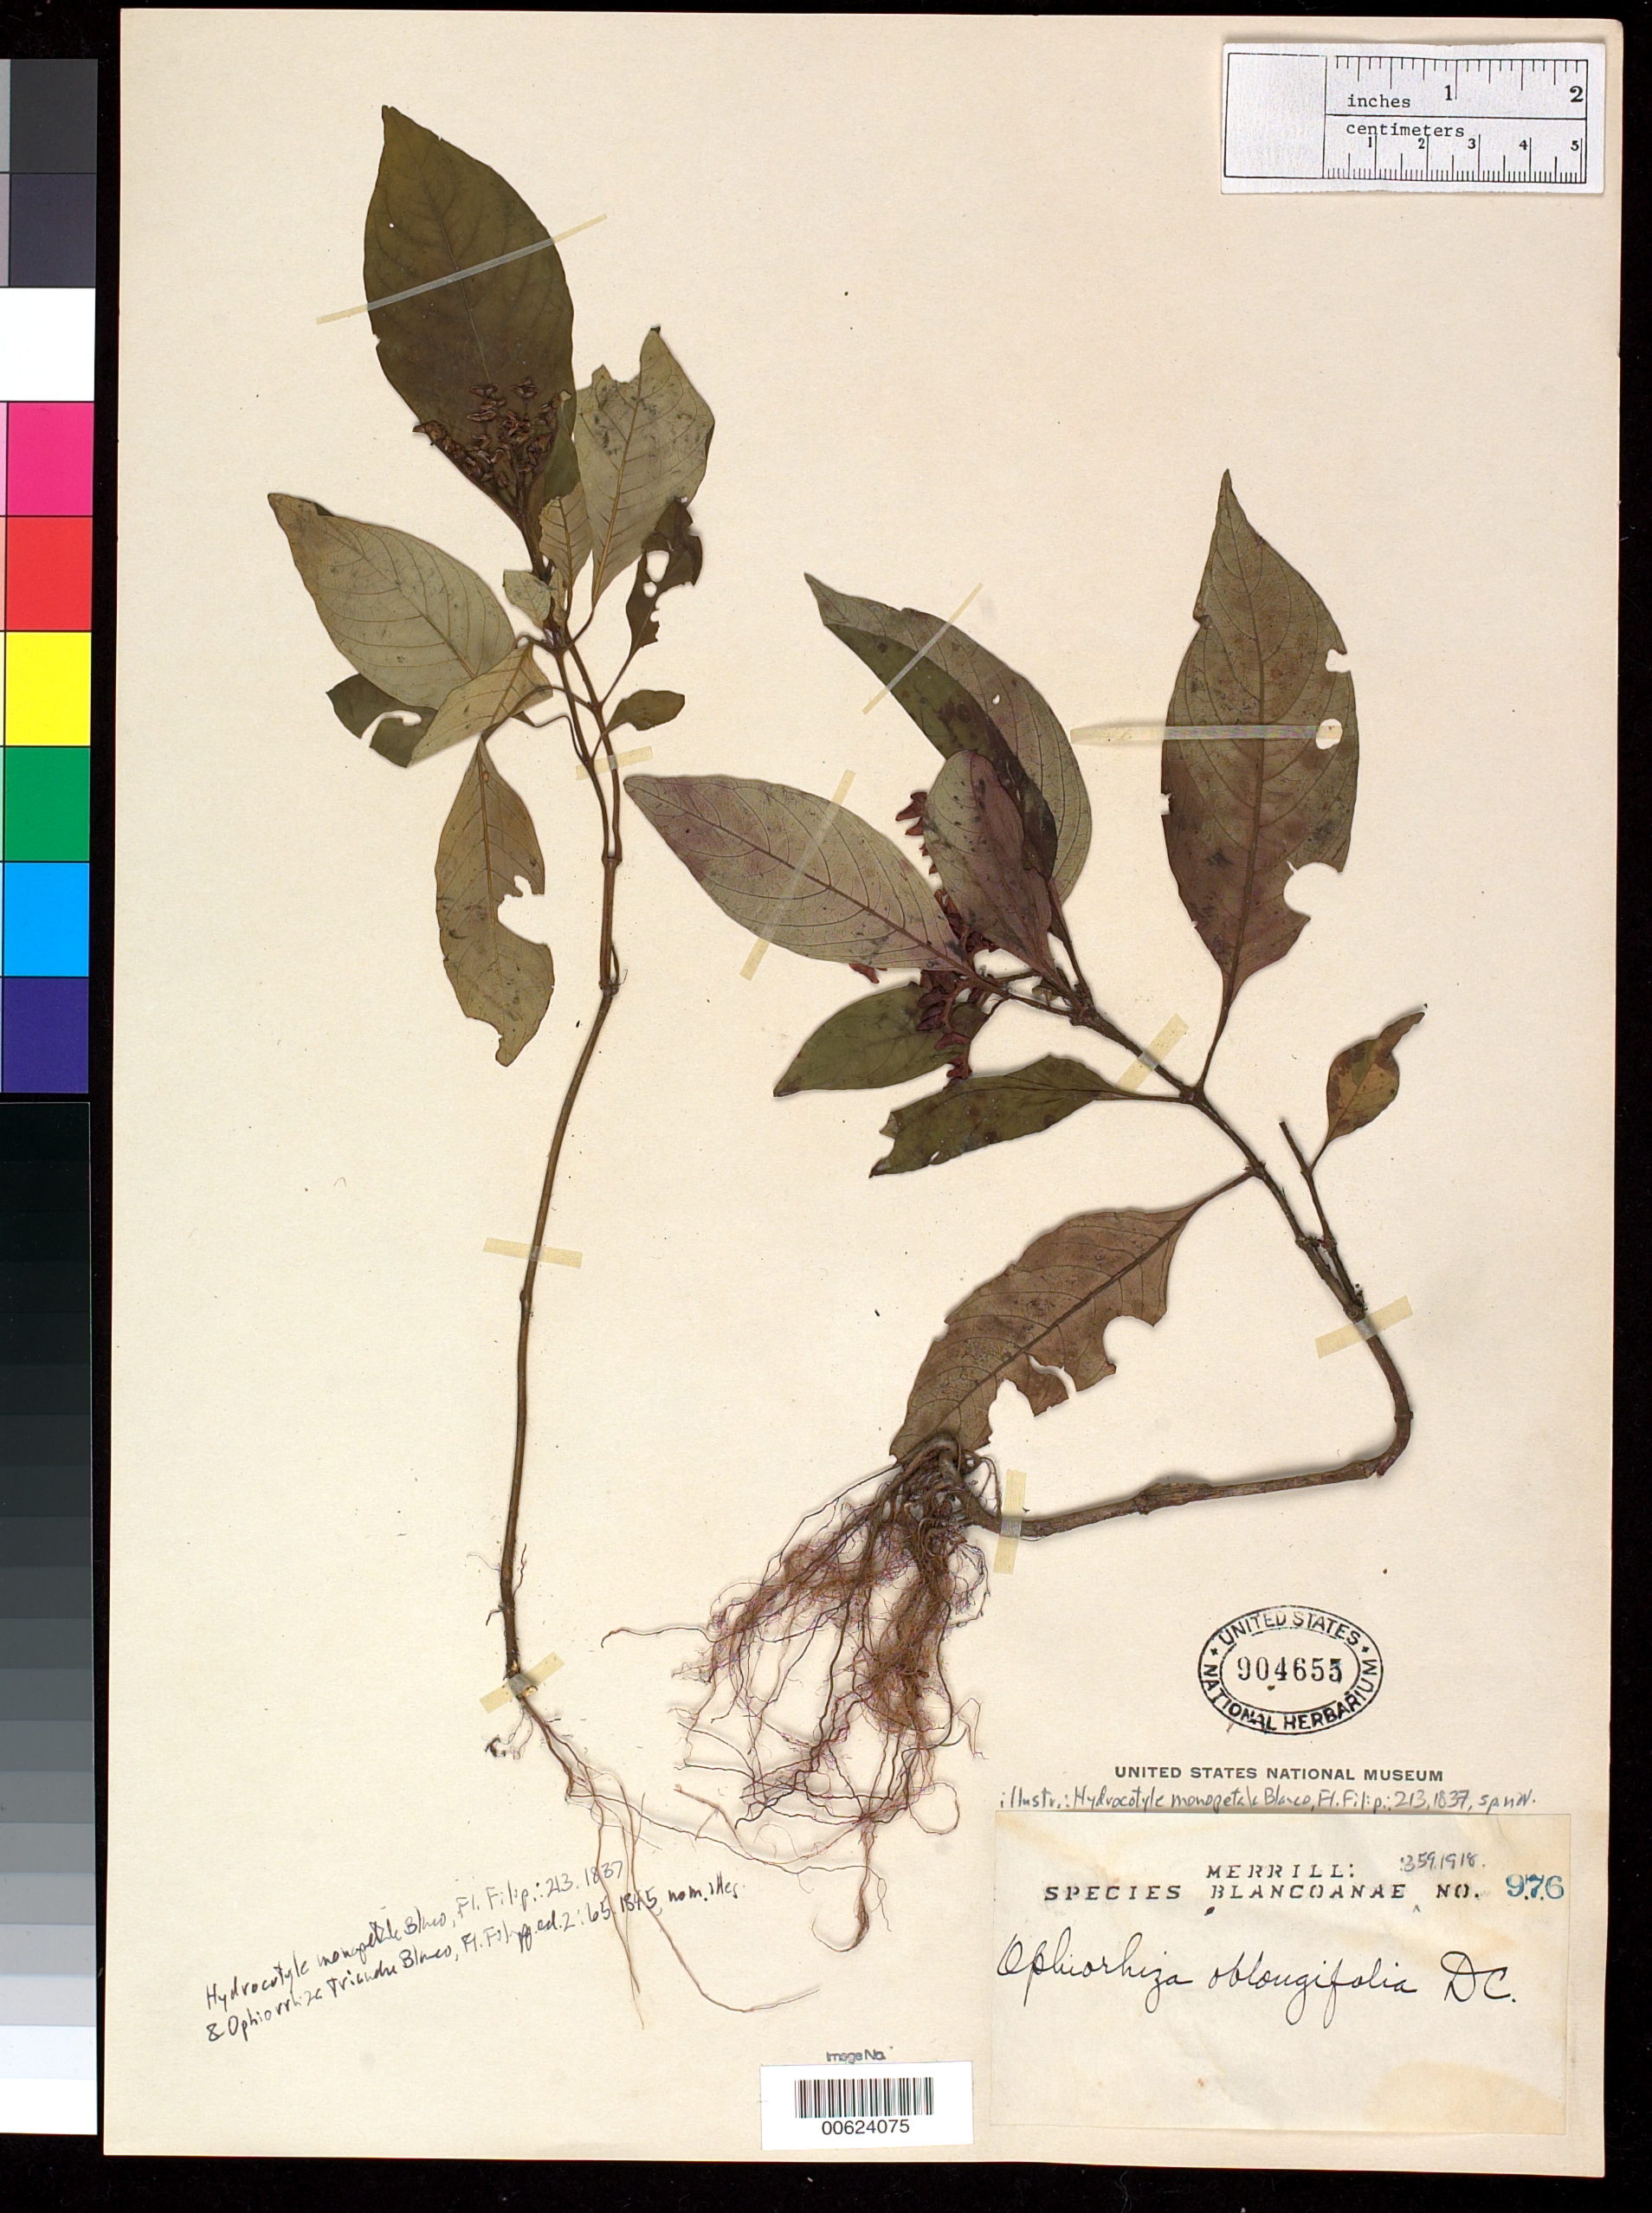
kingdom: Plantae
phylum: Tracheophyta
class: Magnoliopsida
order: Gentianales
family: Rubiaceae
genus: Ophiorrhiza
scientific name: Ophiorrhiza oblongifolia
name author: DC.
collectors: C. Mabesa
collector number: Sp. Blancoan. 0976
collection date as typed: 23 Aug 1916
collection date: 1916-08-23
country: Philippines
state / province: Calabarzon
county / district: Laguna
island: Luzon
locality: Mount maquiling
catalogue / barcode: US 904655